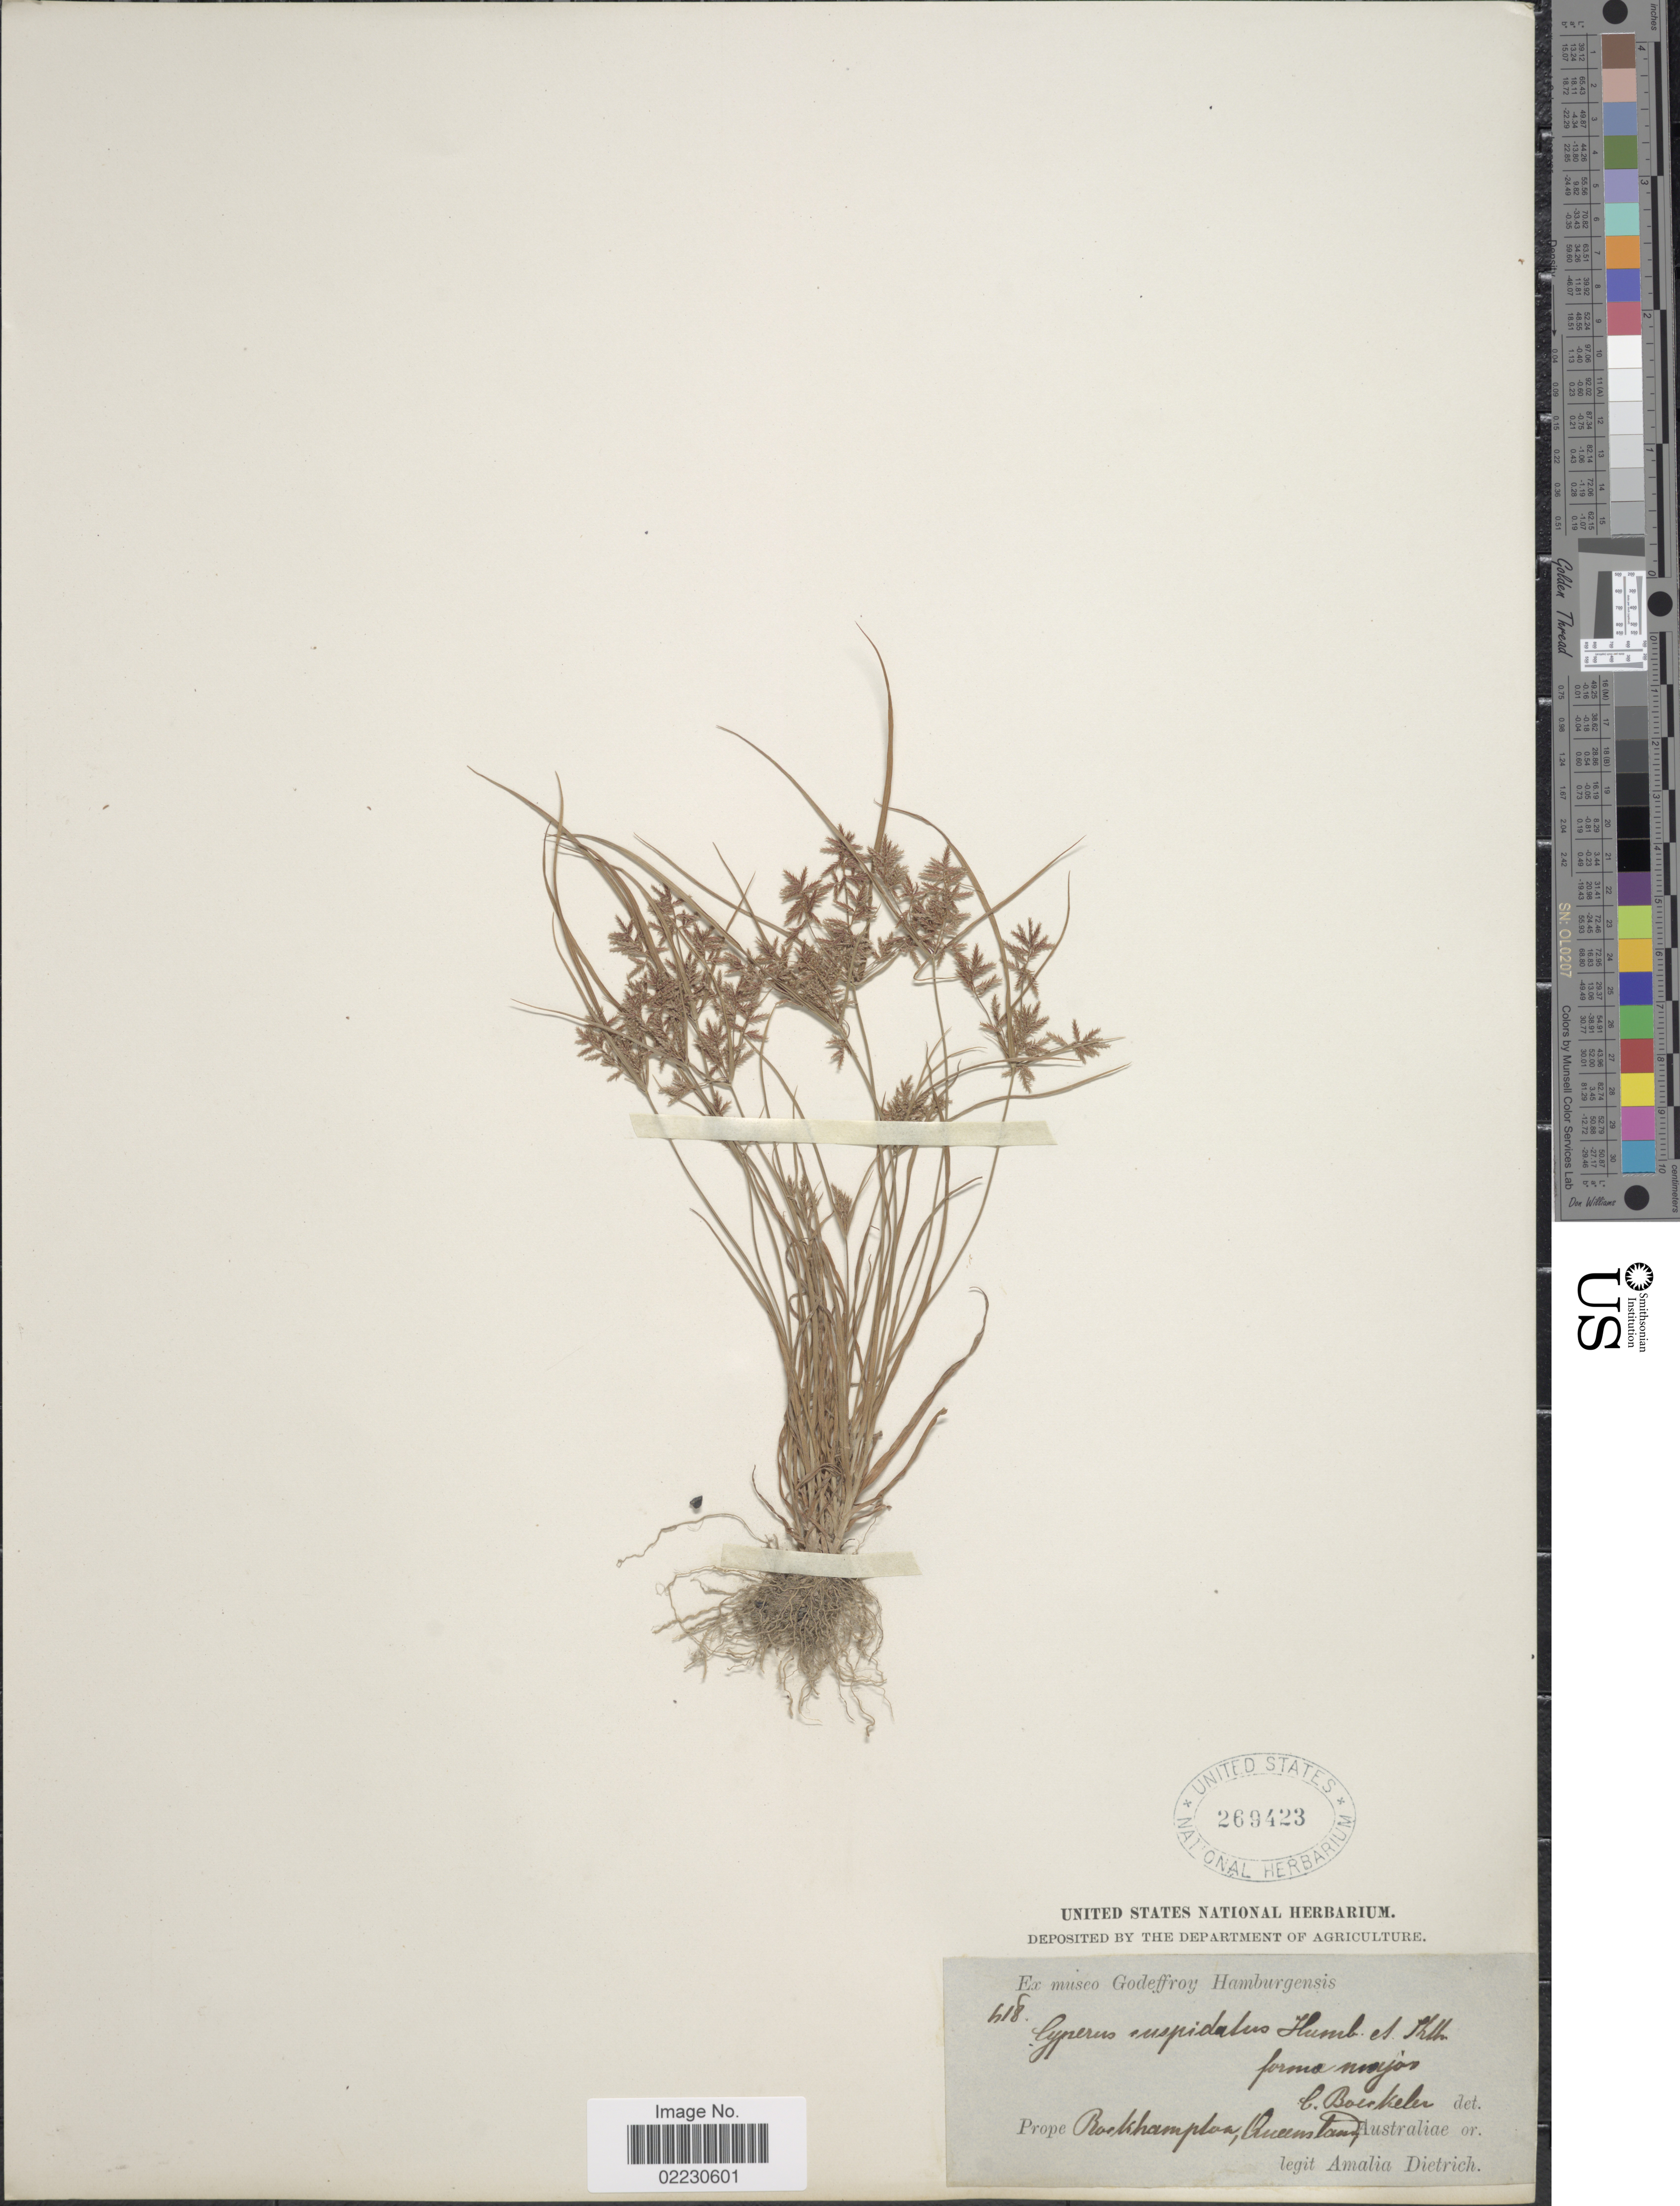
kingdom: Plantae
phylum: Tracheophyta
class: Liliopsida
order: Poales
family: Cyperaceae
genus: Cyperus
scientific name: Cyperus cuspidatus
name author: Kunth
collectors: A. Dietrich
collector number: h18*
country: Australia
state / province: Queensland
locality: Rockhampton, Queensland, Australiae or.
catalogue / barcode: US 269423